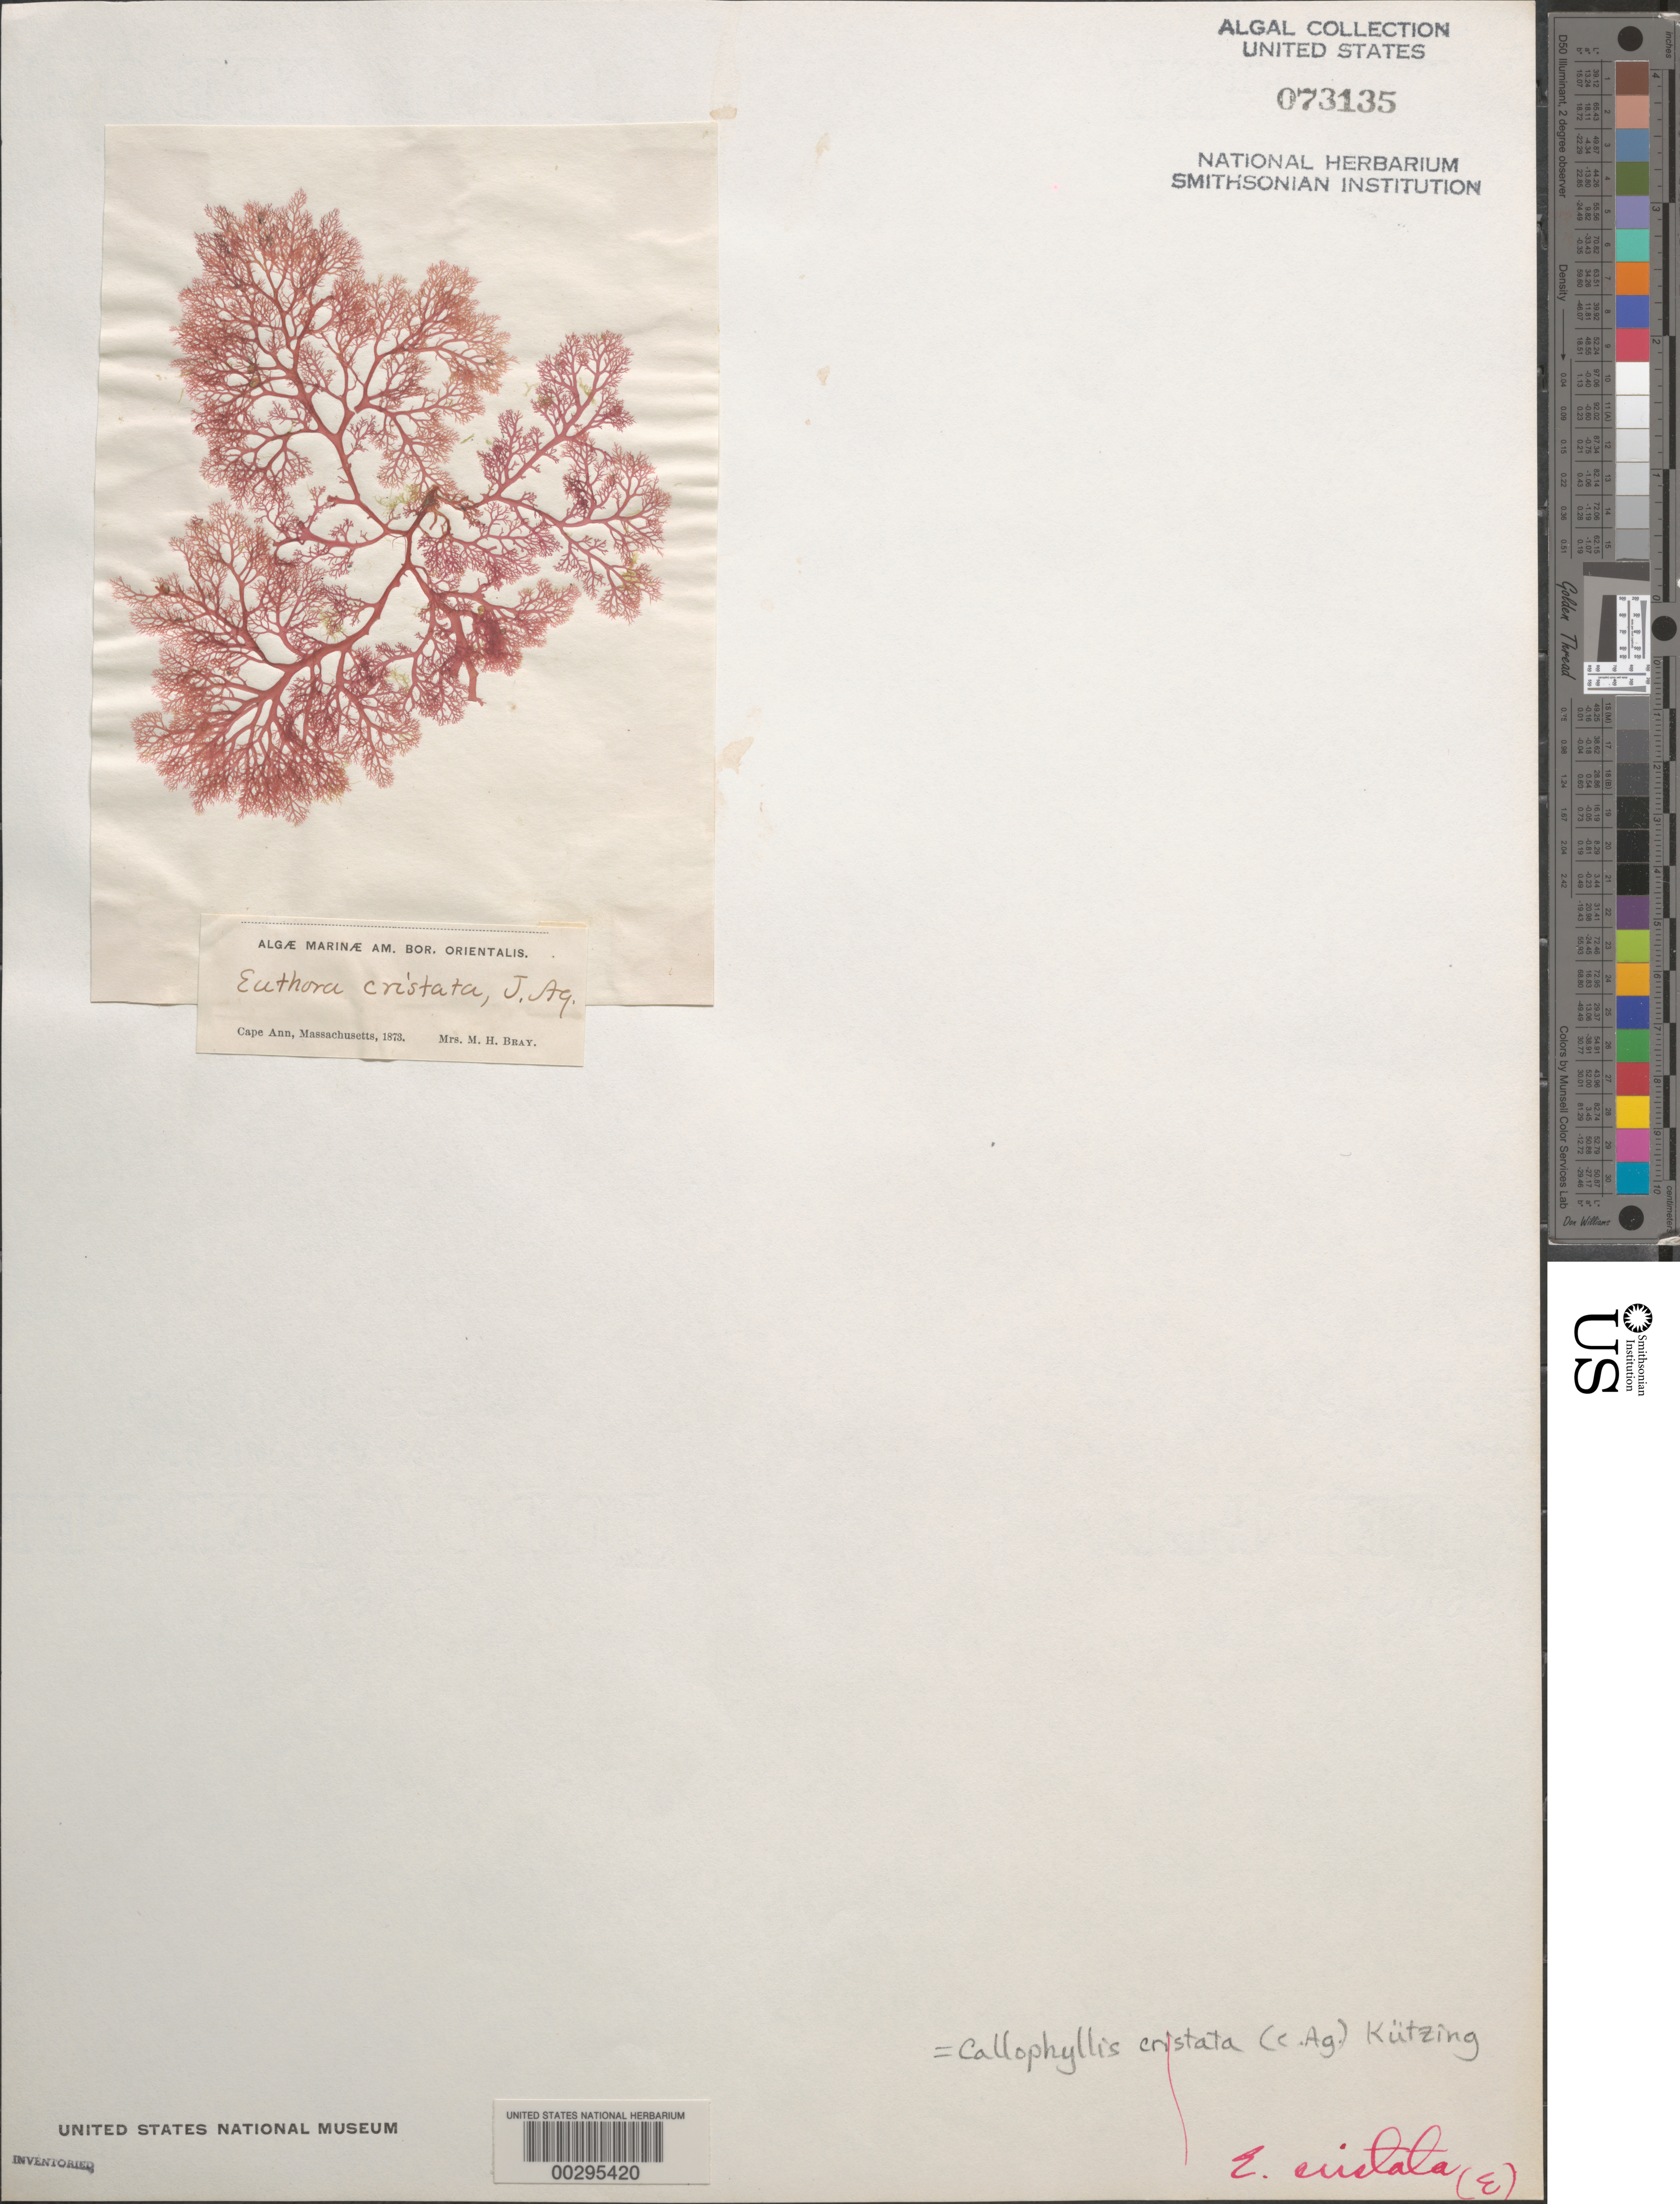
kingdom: Plantae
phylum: Rhodophyta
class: Florideophyceae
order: Gigartinales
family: Kallymeniaceae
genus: Euthora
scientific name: Euthora cristata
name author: (C. Agardh) J. Agardh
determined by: Algae name updating Project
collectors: M. Bray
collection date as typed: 1873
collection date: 1873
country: United States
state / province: Massachusetts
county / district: Essex County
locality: Cape Ann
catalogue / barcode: US 73135